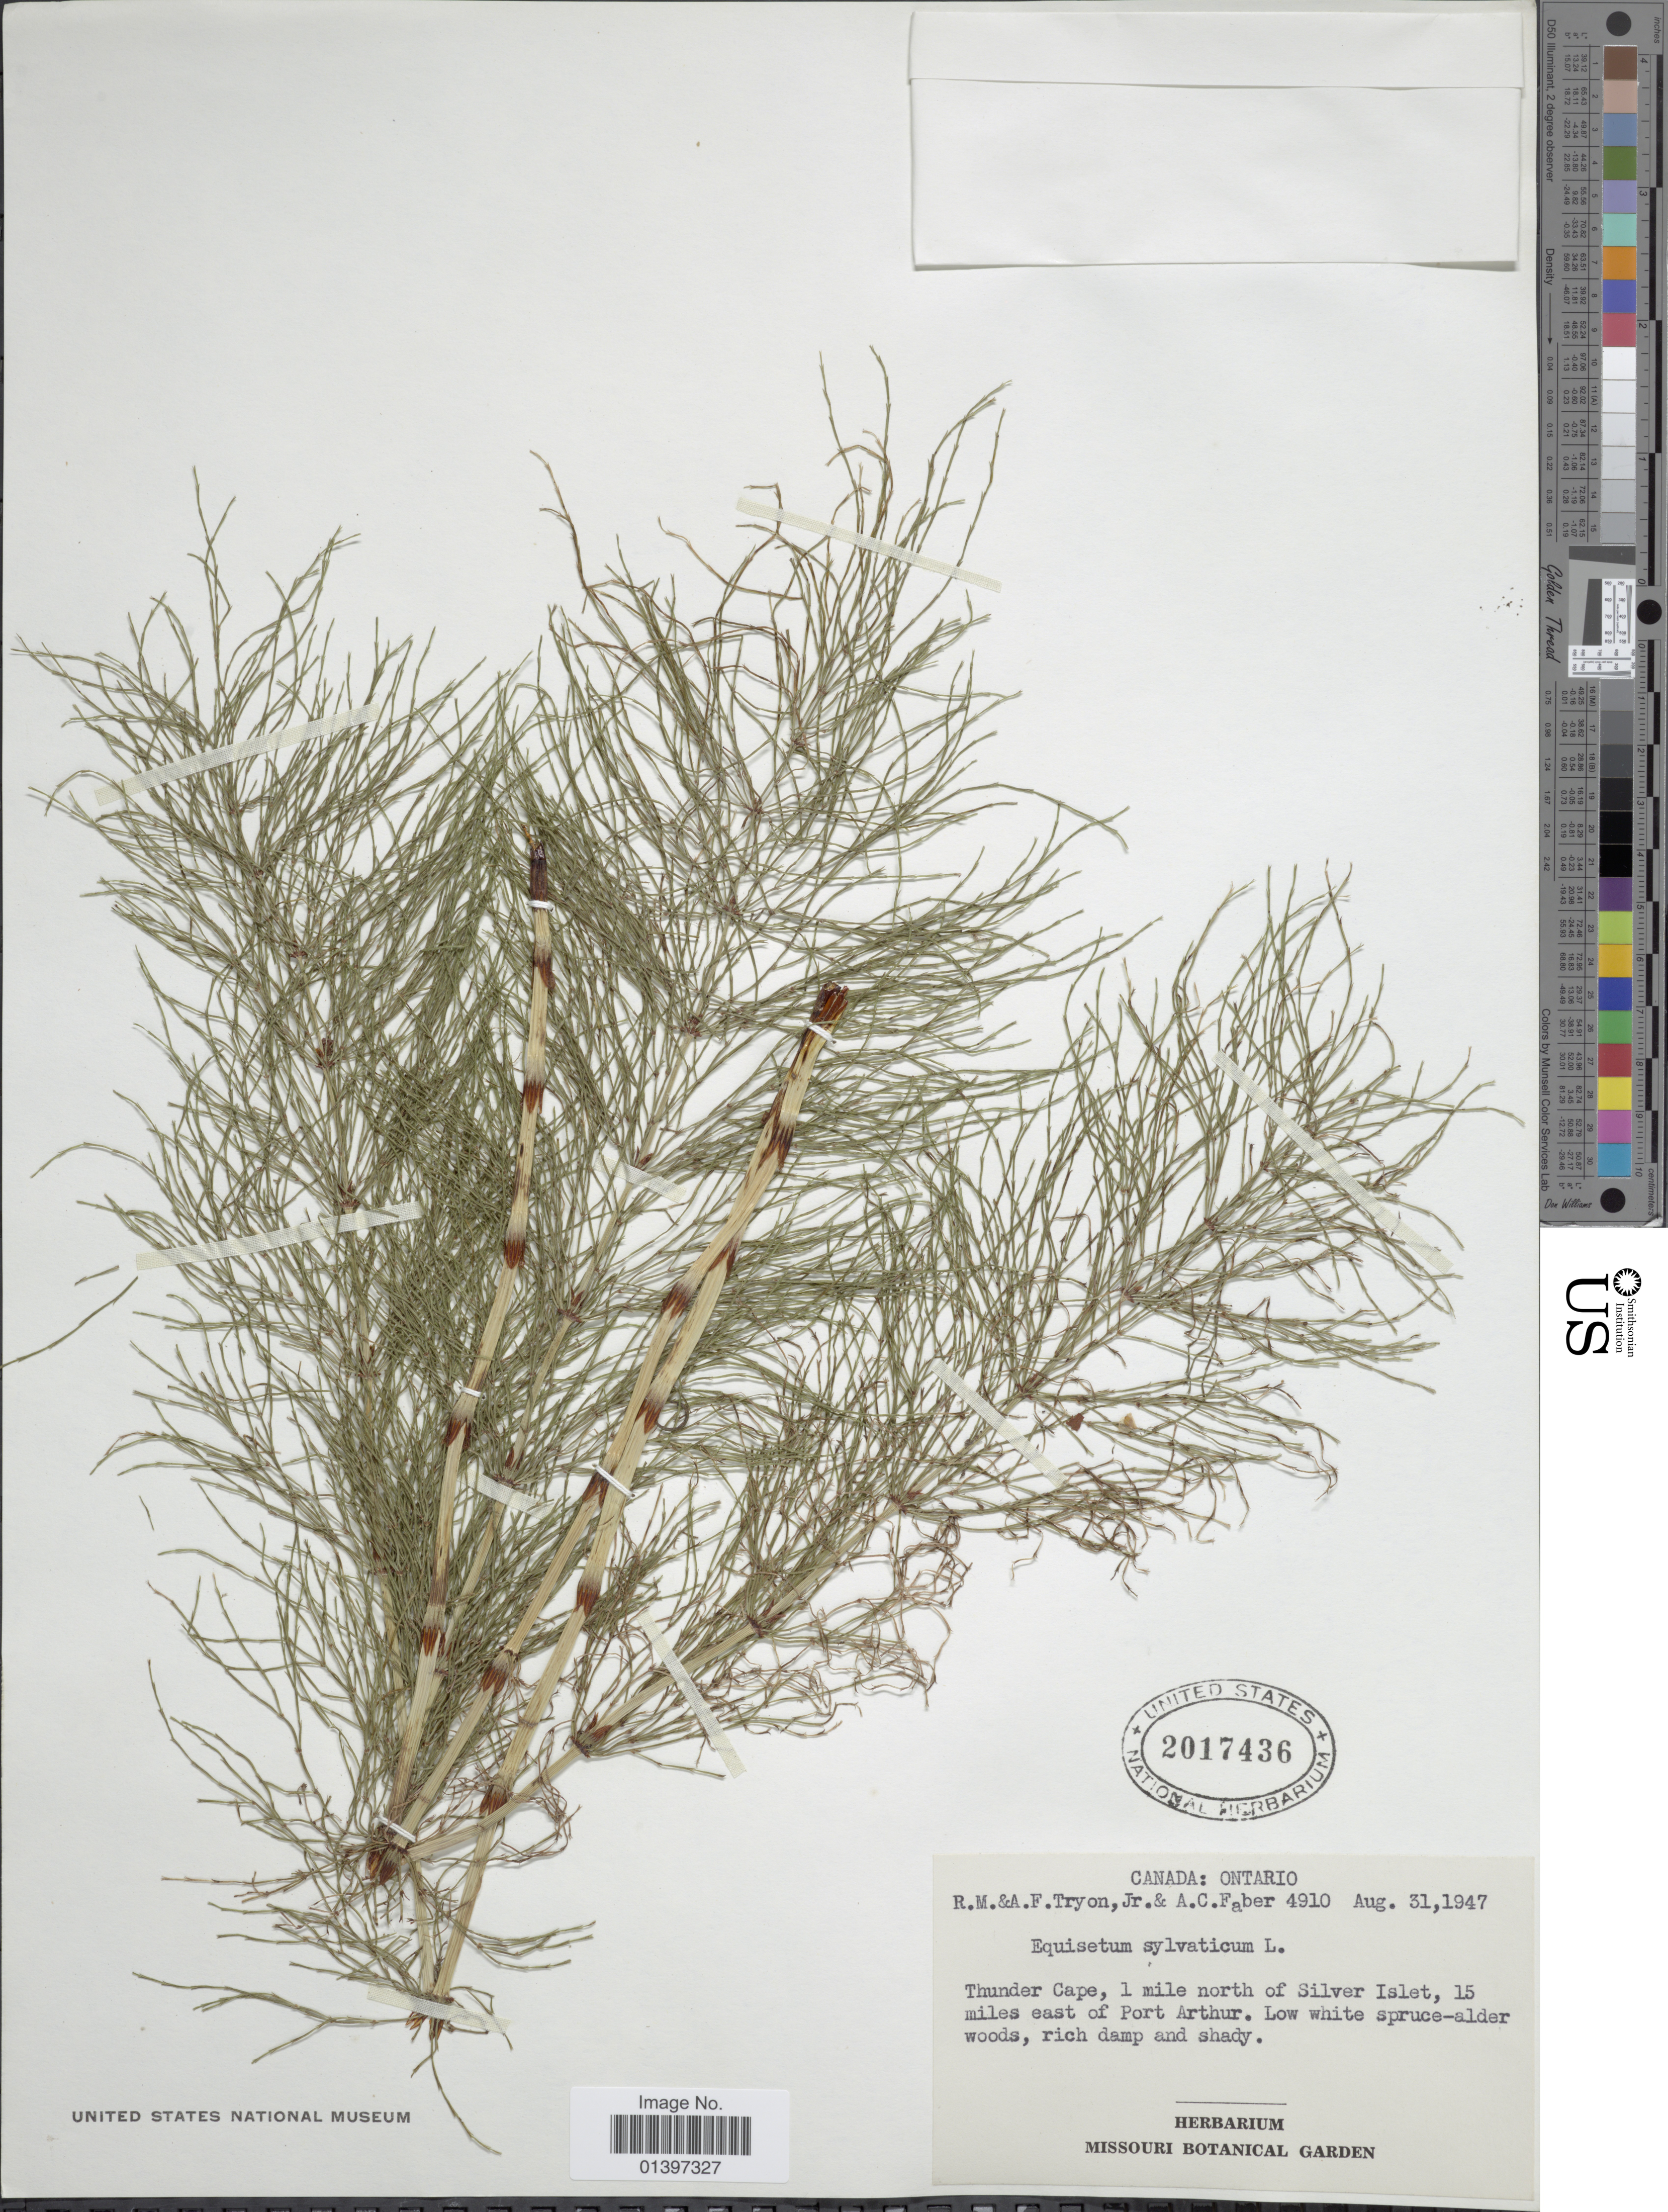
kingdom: Plantae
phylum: Tracheophyta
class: Polypodiopsida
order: Equisetales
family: Equisetaceae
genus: Equisetum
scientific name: Equisetum sylvaticum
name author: L.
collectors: R. M. Tryon, A. F. Tryon & A. Faber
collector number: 4910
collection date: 1947-08-31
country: Canada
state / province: Ontario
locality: Thunder Cape, 1 mile north of Silver Islet, 15 miles east of Port Arthur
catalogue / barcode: US 2017436